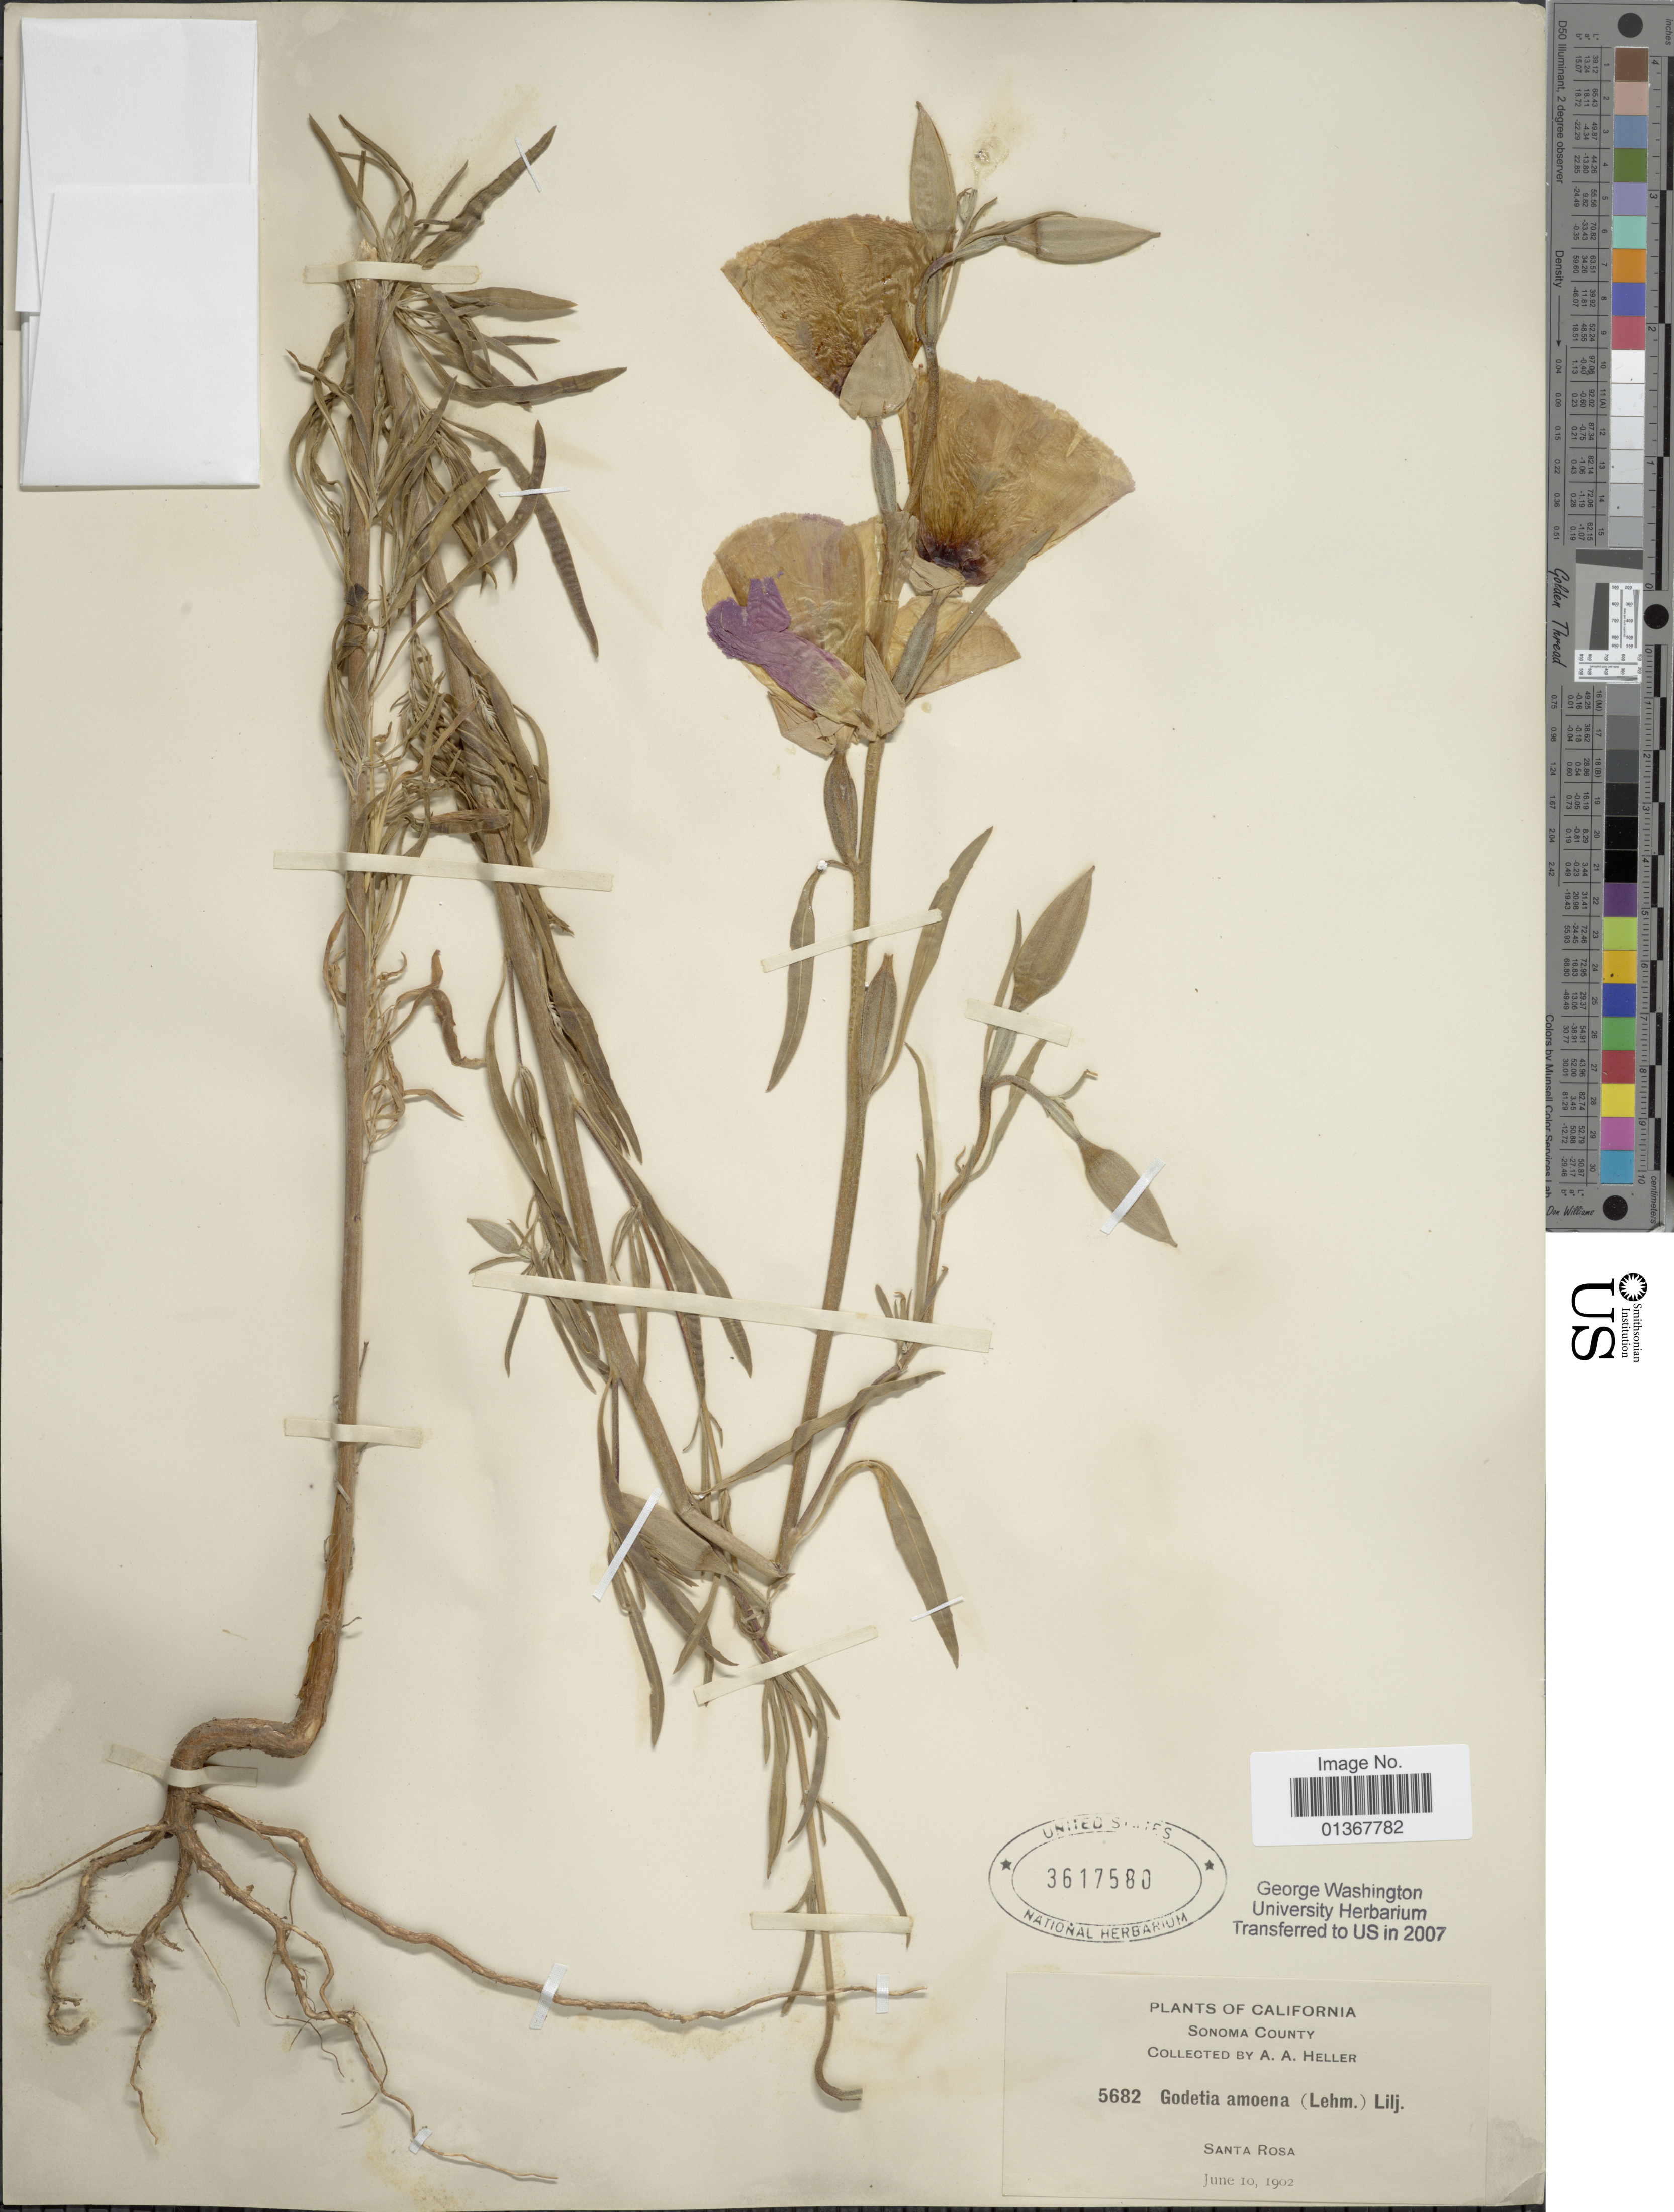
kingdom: Plantae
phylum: Tracheophyta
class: Magnoliopsida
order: Myrtales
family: Onagraceae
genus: Clarkia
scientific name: Clarkia amoena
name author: (Lehm.) A. Nelson & J.F. Macbr.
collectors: A. A. Heller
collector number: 5682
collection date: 1902-06-10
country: United States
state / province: California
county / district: Sonoma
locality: Sonoma County, Santa Rosa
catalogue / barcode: US 3617580